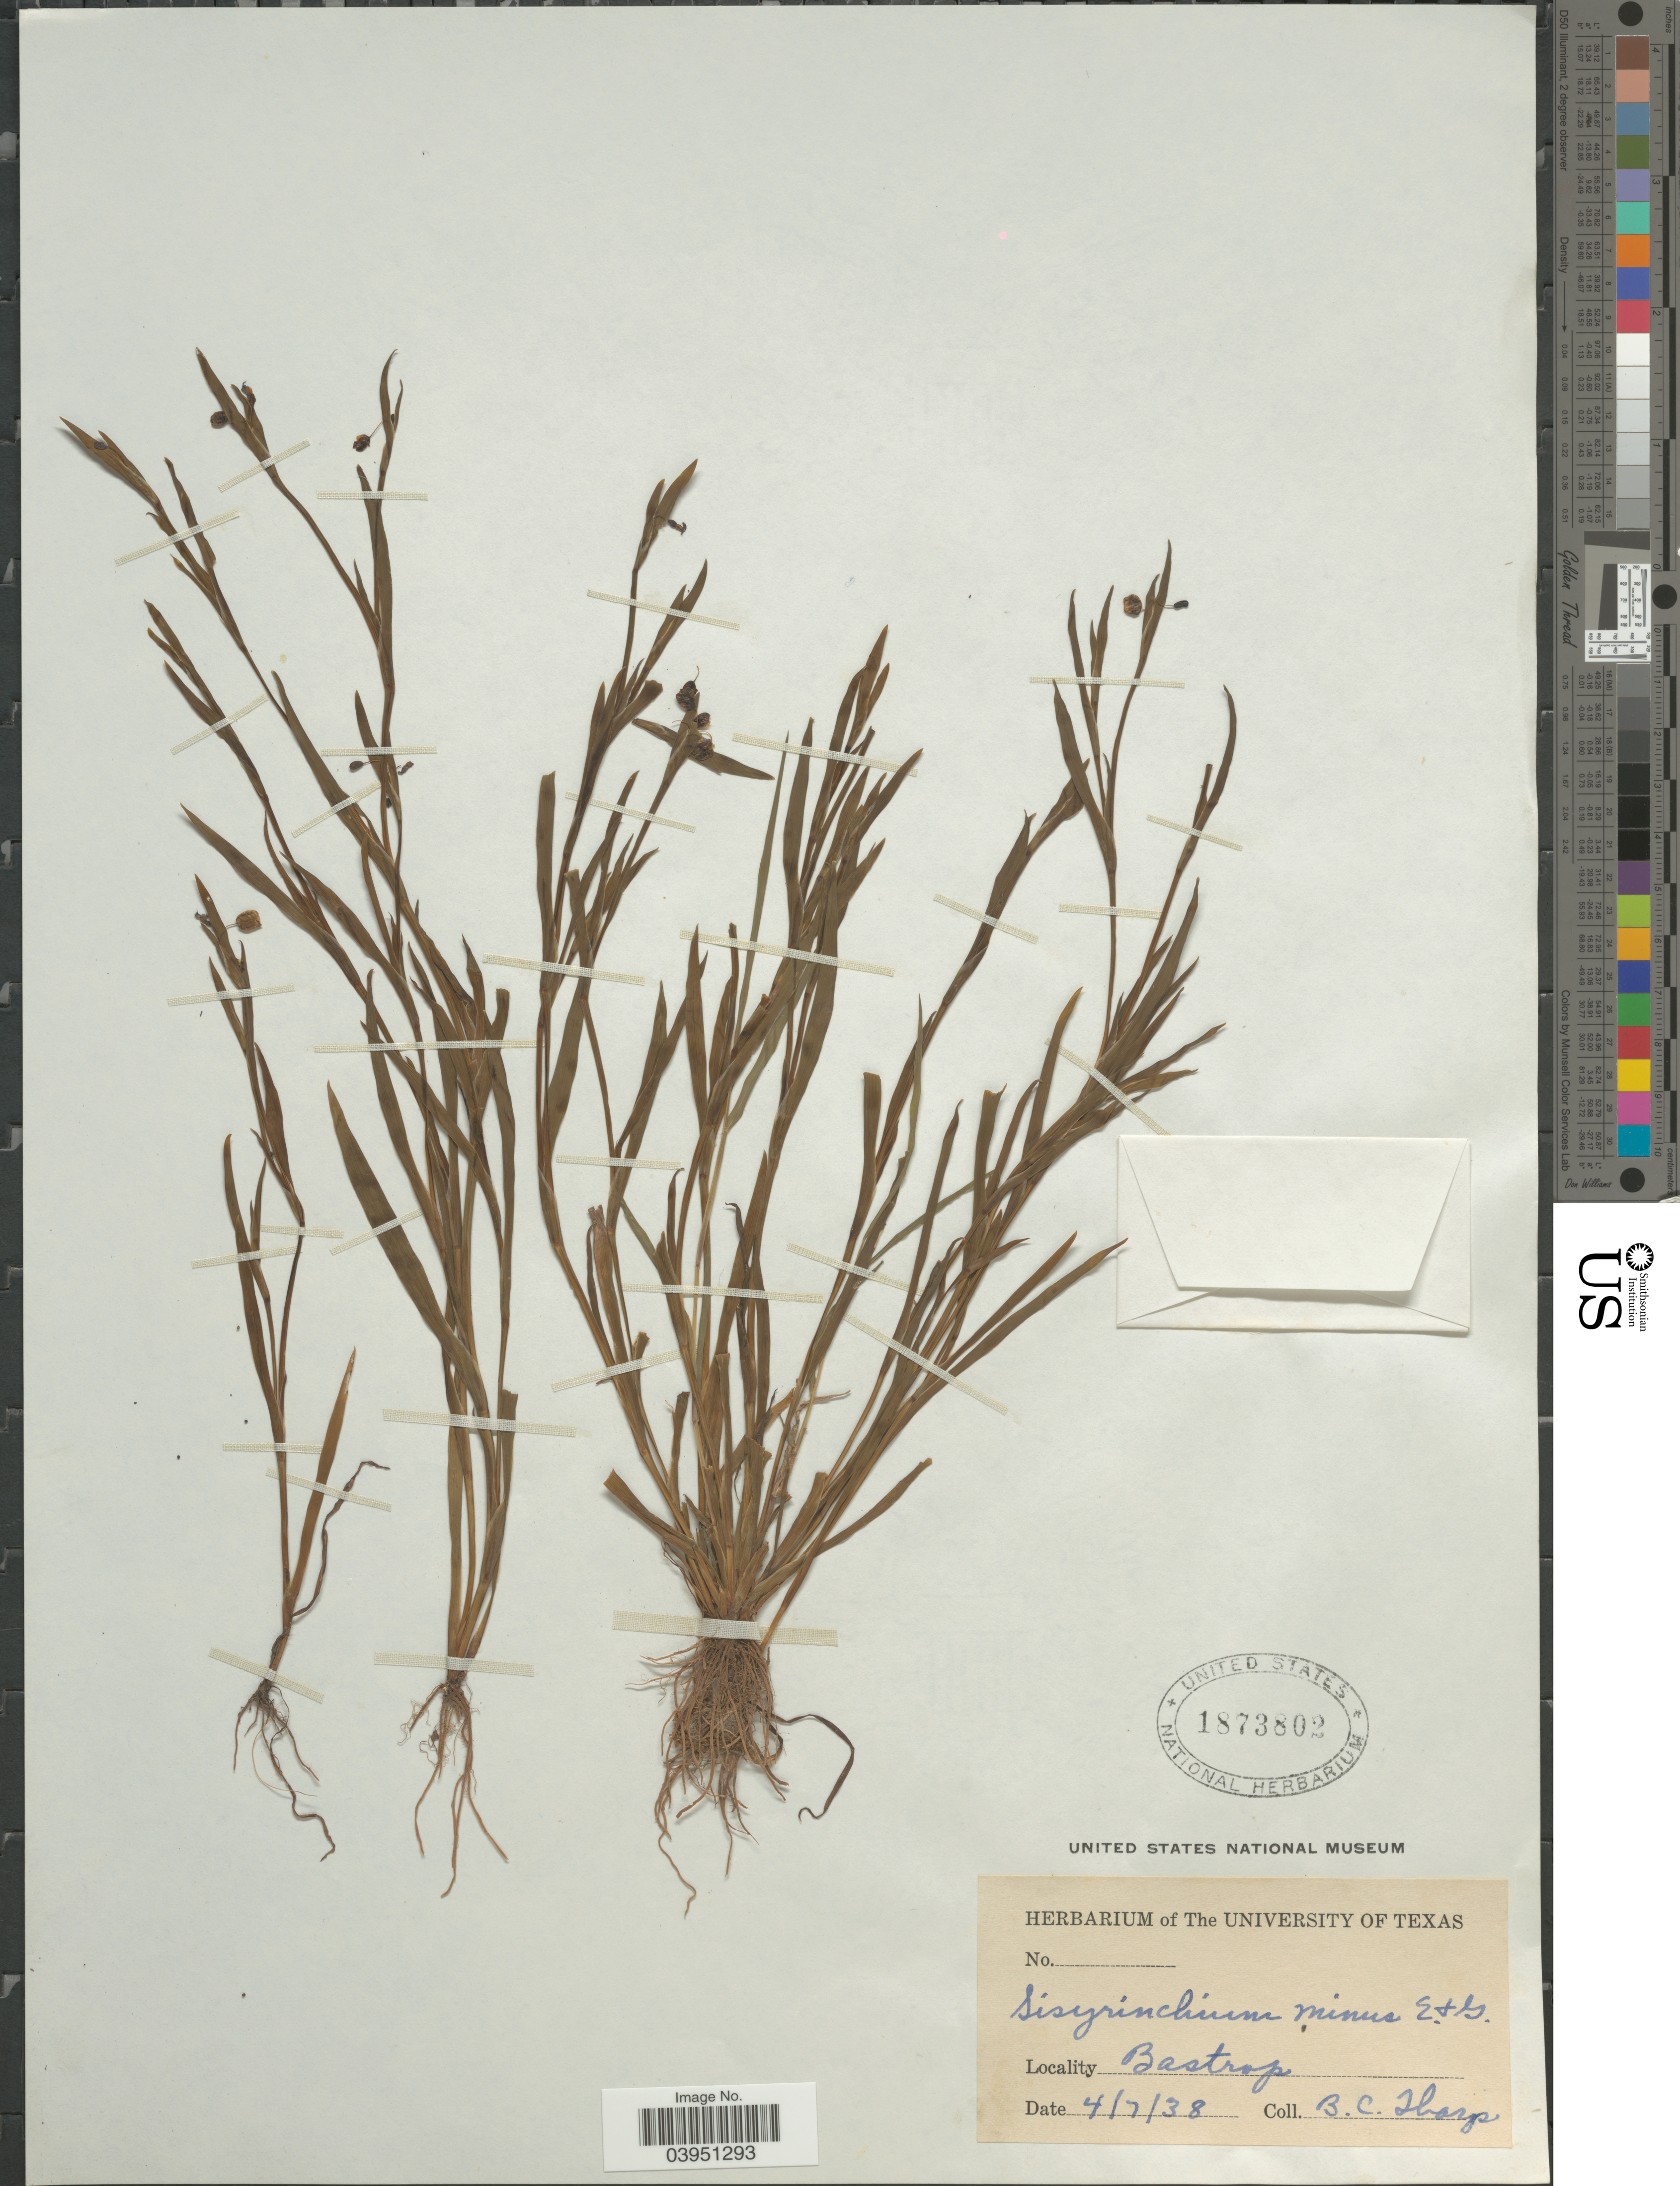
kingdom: Plantae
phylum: Tracheophyta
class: Liliopsida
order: Asparagales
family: Iridaceae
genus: Sisyrinchium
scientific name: Sisyrinchium minus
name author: Engelm. & A. Gray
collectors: B. C. Tharp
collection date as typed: Transcribed d/m/y: 7/4/38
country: United States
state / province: Texas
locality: Bastrop.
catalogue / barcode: US 1873802